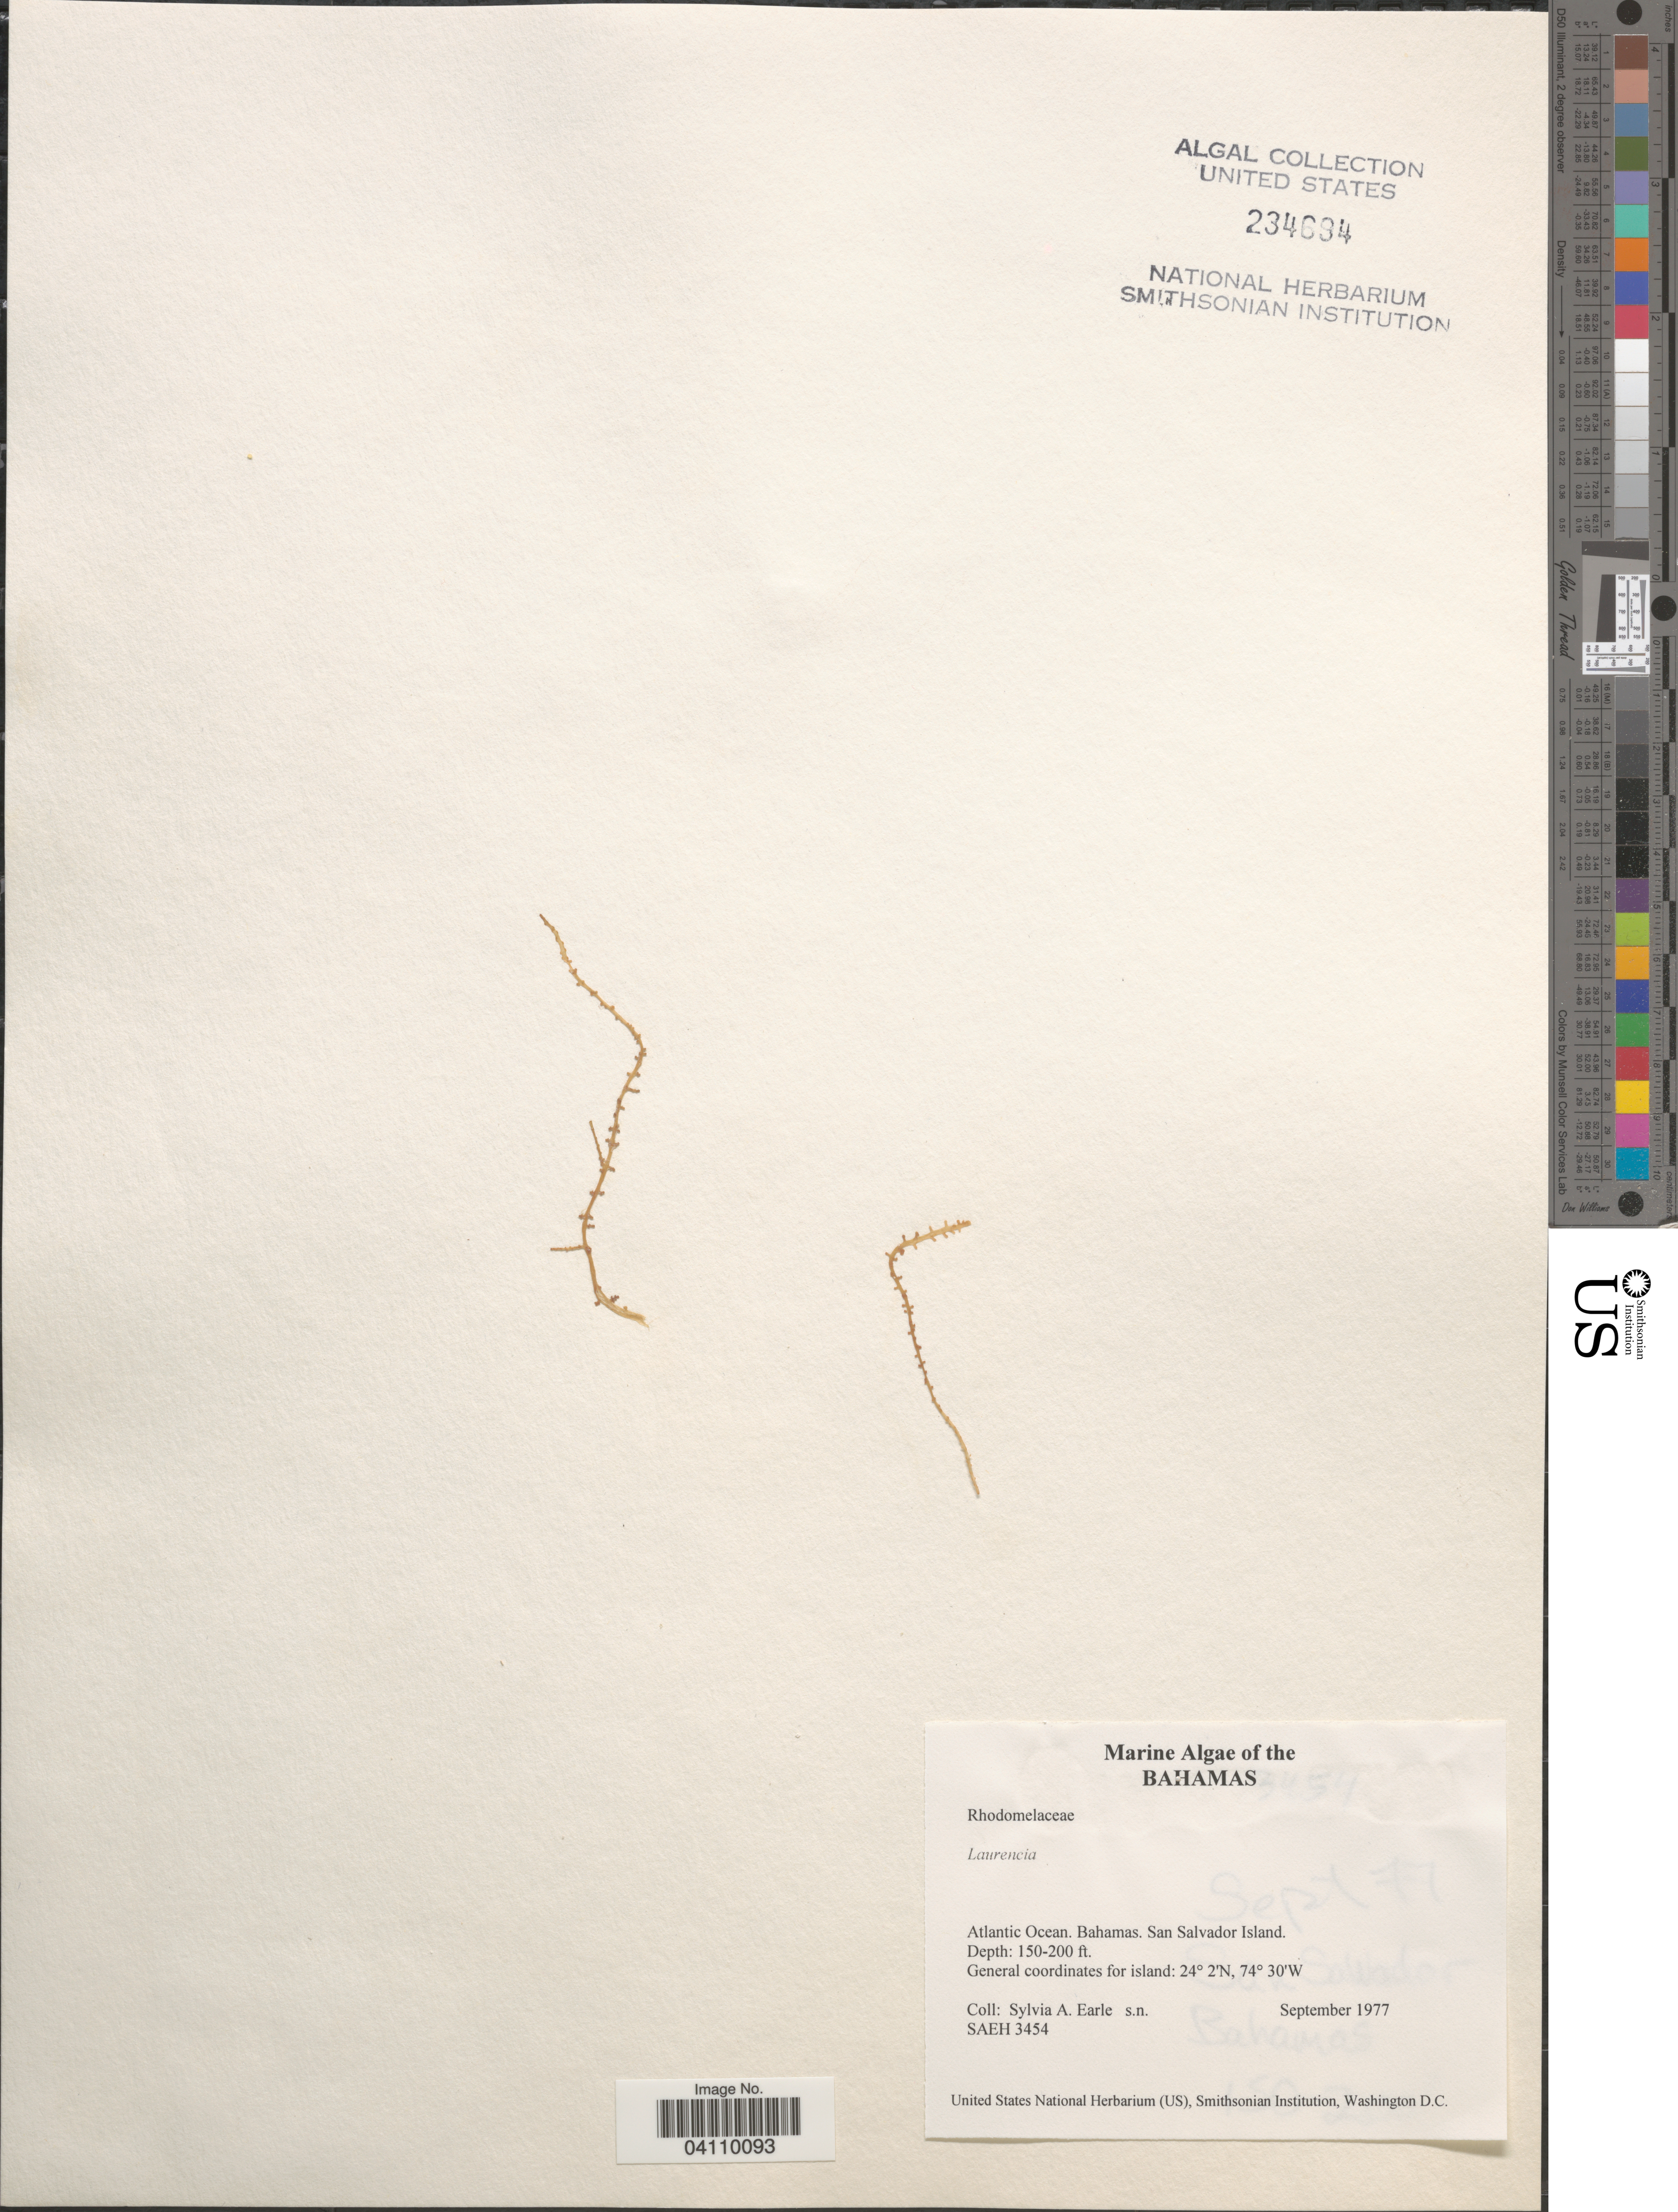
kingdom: Plantae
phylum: Rhodophyta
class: Florideophyceae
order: Ceramiales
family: Rhodomelaceae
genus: Laurencia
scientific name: Laurencia sp.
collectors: S. A. Earle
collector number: SAEH 3454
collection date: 1977-09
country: Bahamas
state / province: San Salvador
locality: Atlantic Ocean. San Salvador Island.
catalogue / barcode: US 234694